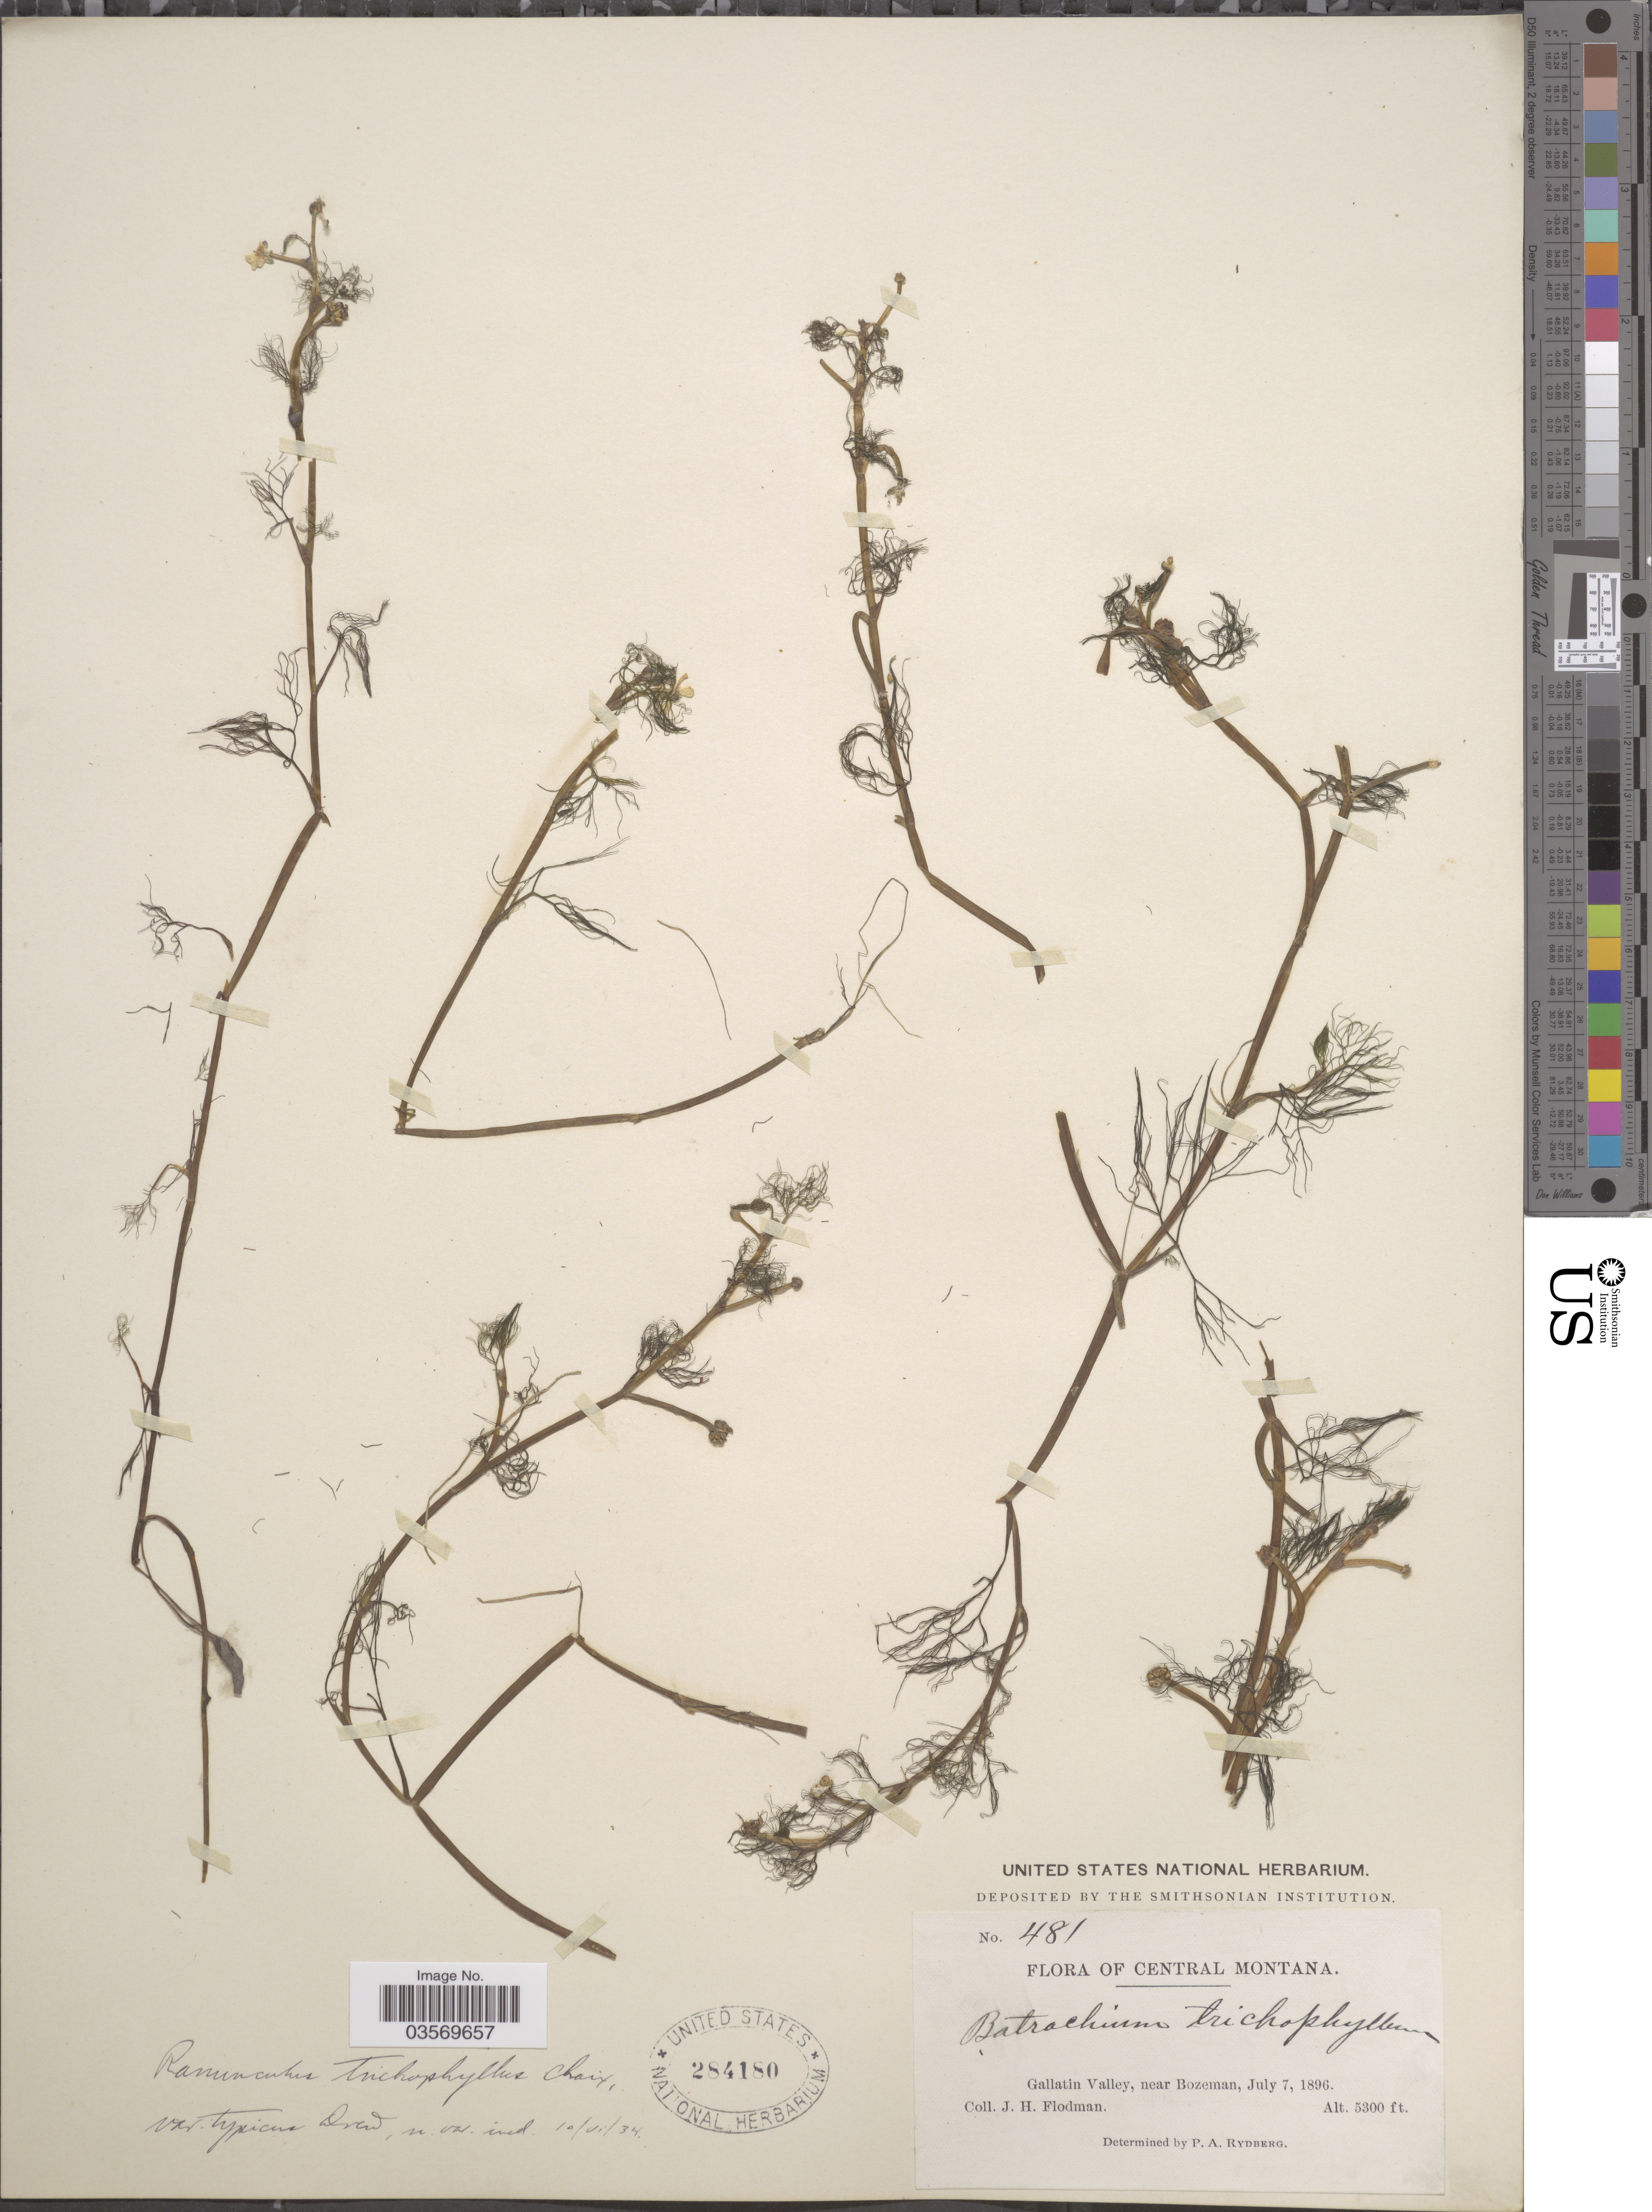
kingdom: Plantae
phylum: Tracheophyta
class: Magnoliopsida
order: Ranunculales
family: Ranunculaceae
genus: Ranunculus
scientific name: Ranunculus trichophyllus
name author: Chaix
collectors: J. Flodman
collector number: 481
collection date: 1896-07-07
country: United States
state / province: Montana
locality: Central Montana. Gallatin Valley, near Bozeman.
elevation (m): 1615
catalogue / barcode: US 284180